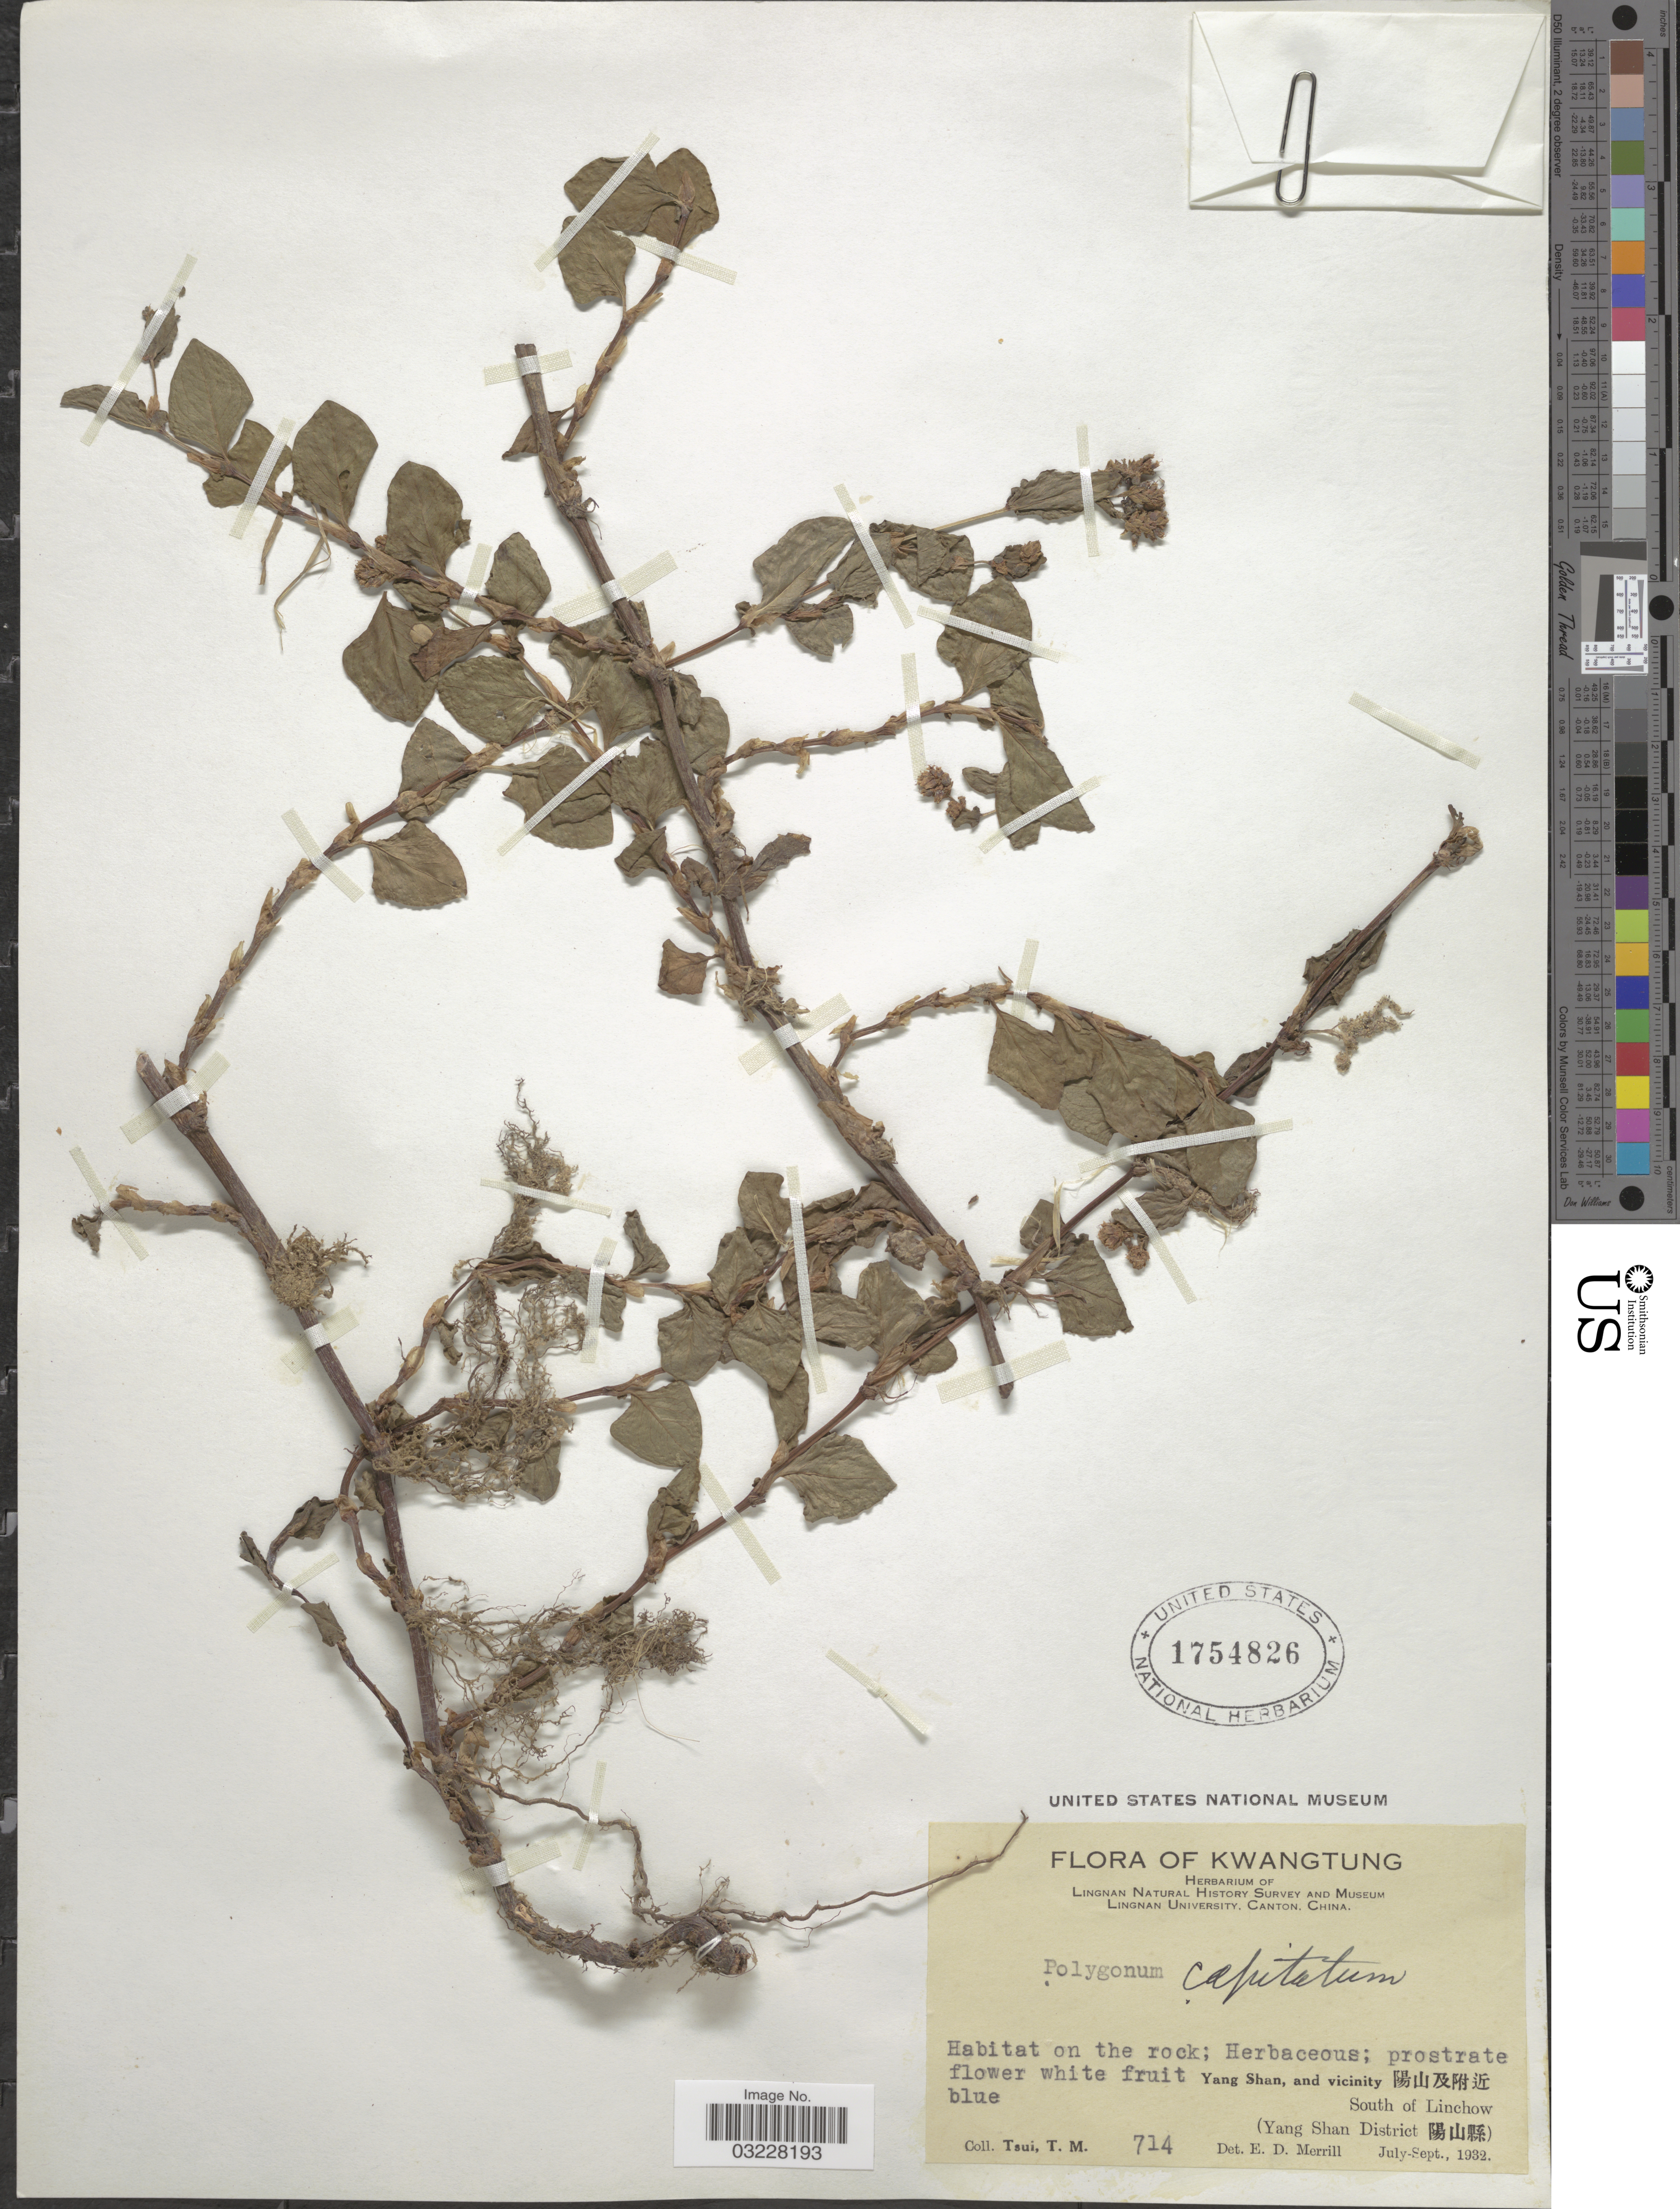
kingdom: Plantae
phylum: Tracheophyta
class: Magnoliopsida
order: Caryophyllales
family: Polygonaceae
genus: Polygonum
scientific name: Polygonum capitatum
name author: Buch.-Ham. ex D. Don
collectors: T. Tsui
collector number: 714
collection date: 1932-07/1932-09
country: China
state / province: Guangdong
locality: Kwangtung. Yang Shan, and vicinity X. South of Linchow (Yang Shan District X).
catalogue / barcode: US 1754826